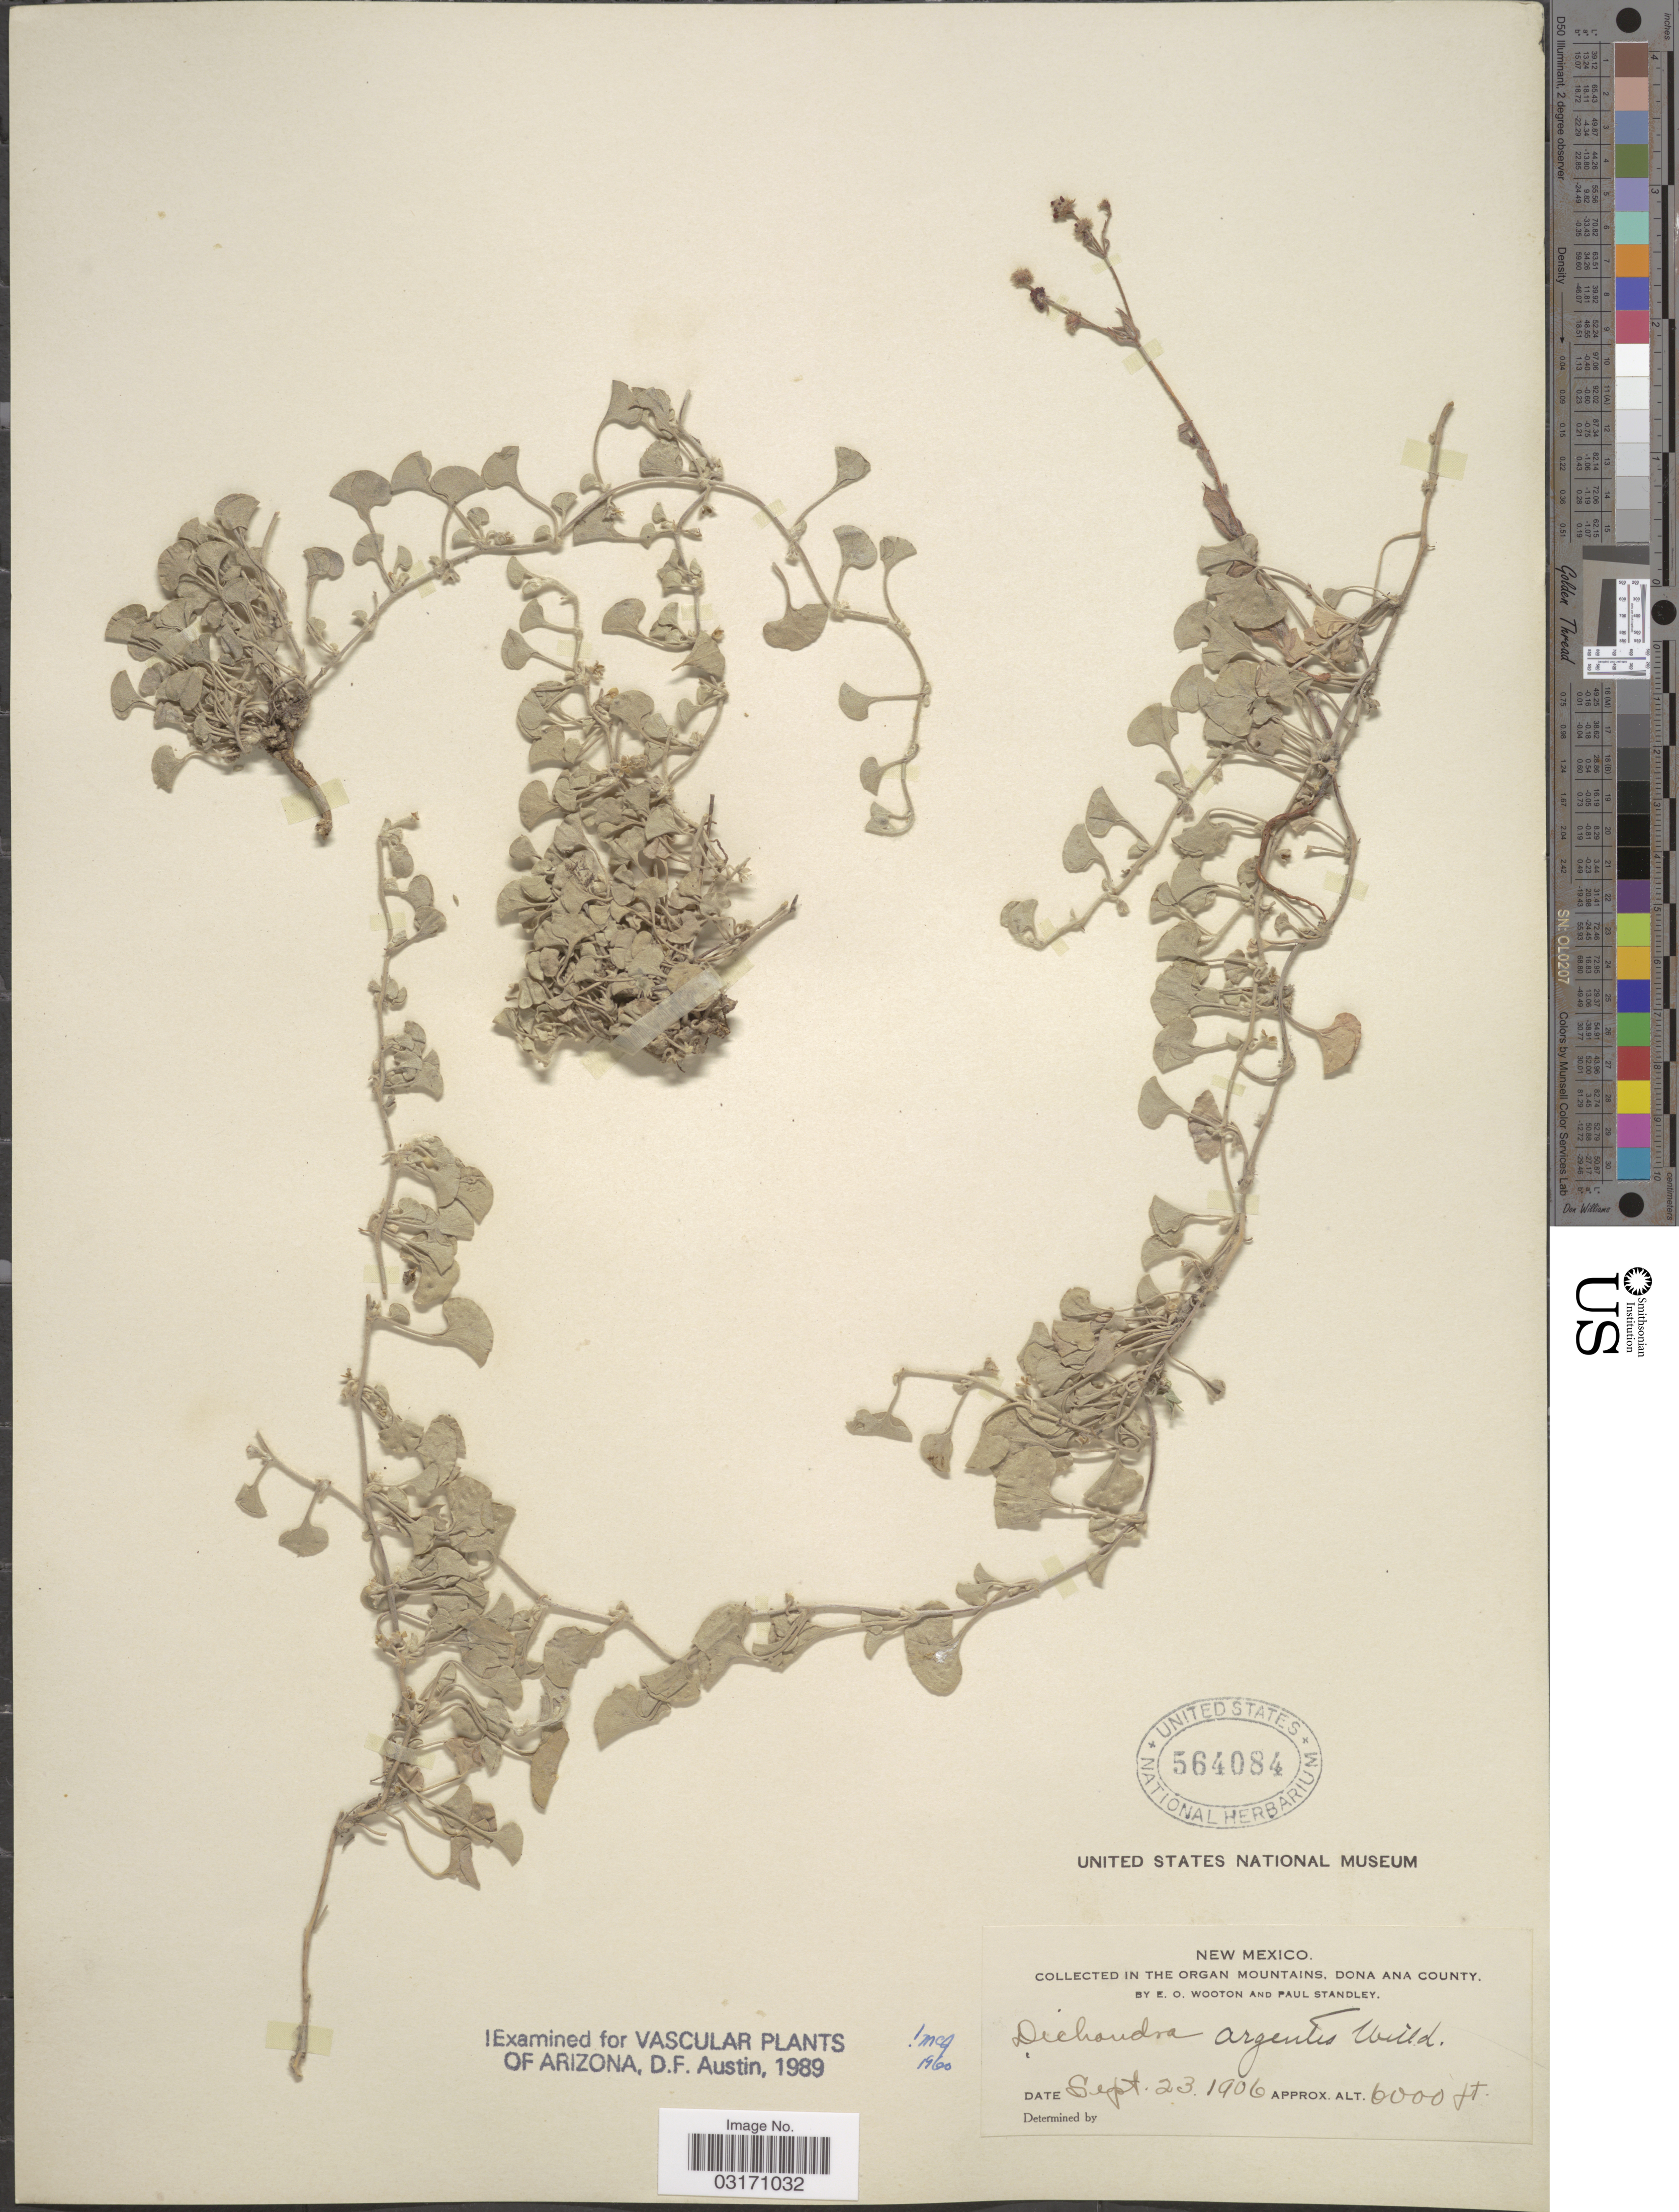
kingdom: Plantae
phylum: Tracheophyta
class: Magnoliopsida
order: Solanales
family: Convolvulaceae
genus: Dichondra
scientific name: Dichondra argentea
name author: Humb. & Bonpl. ex Willd.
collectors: E. O. Wooton & P. C. Standley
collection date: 1906-09-23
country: United States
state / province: New Mexico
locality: In the Organ Mountains, Dona Ana County.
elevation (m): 1829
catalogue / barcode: US 564084